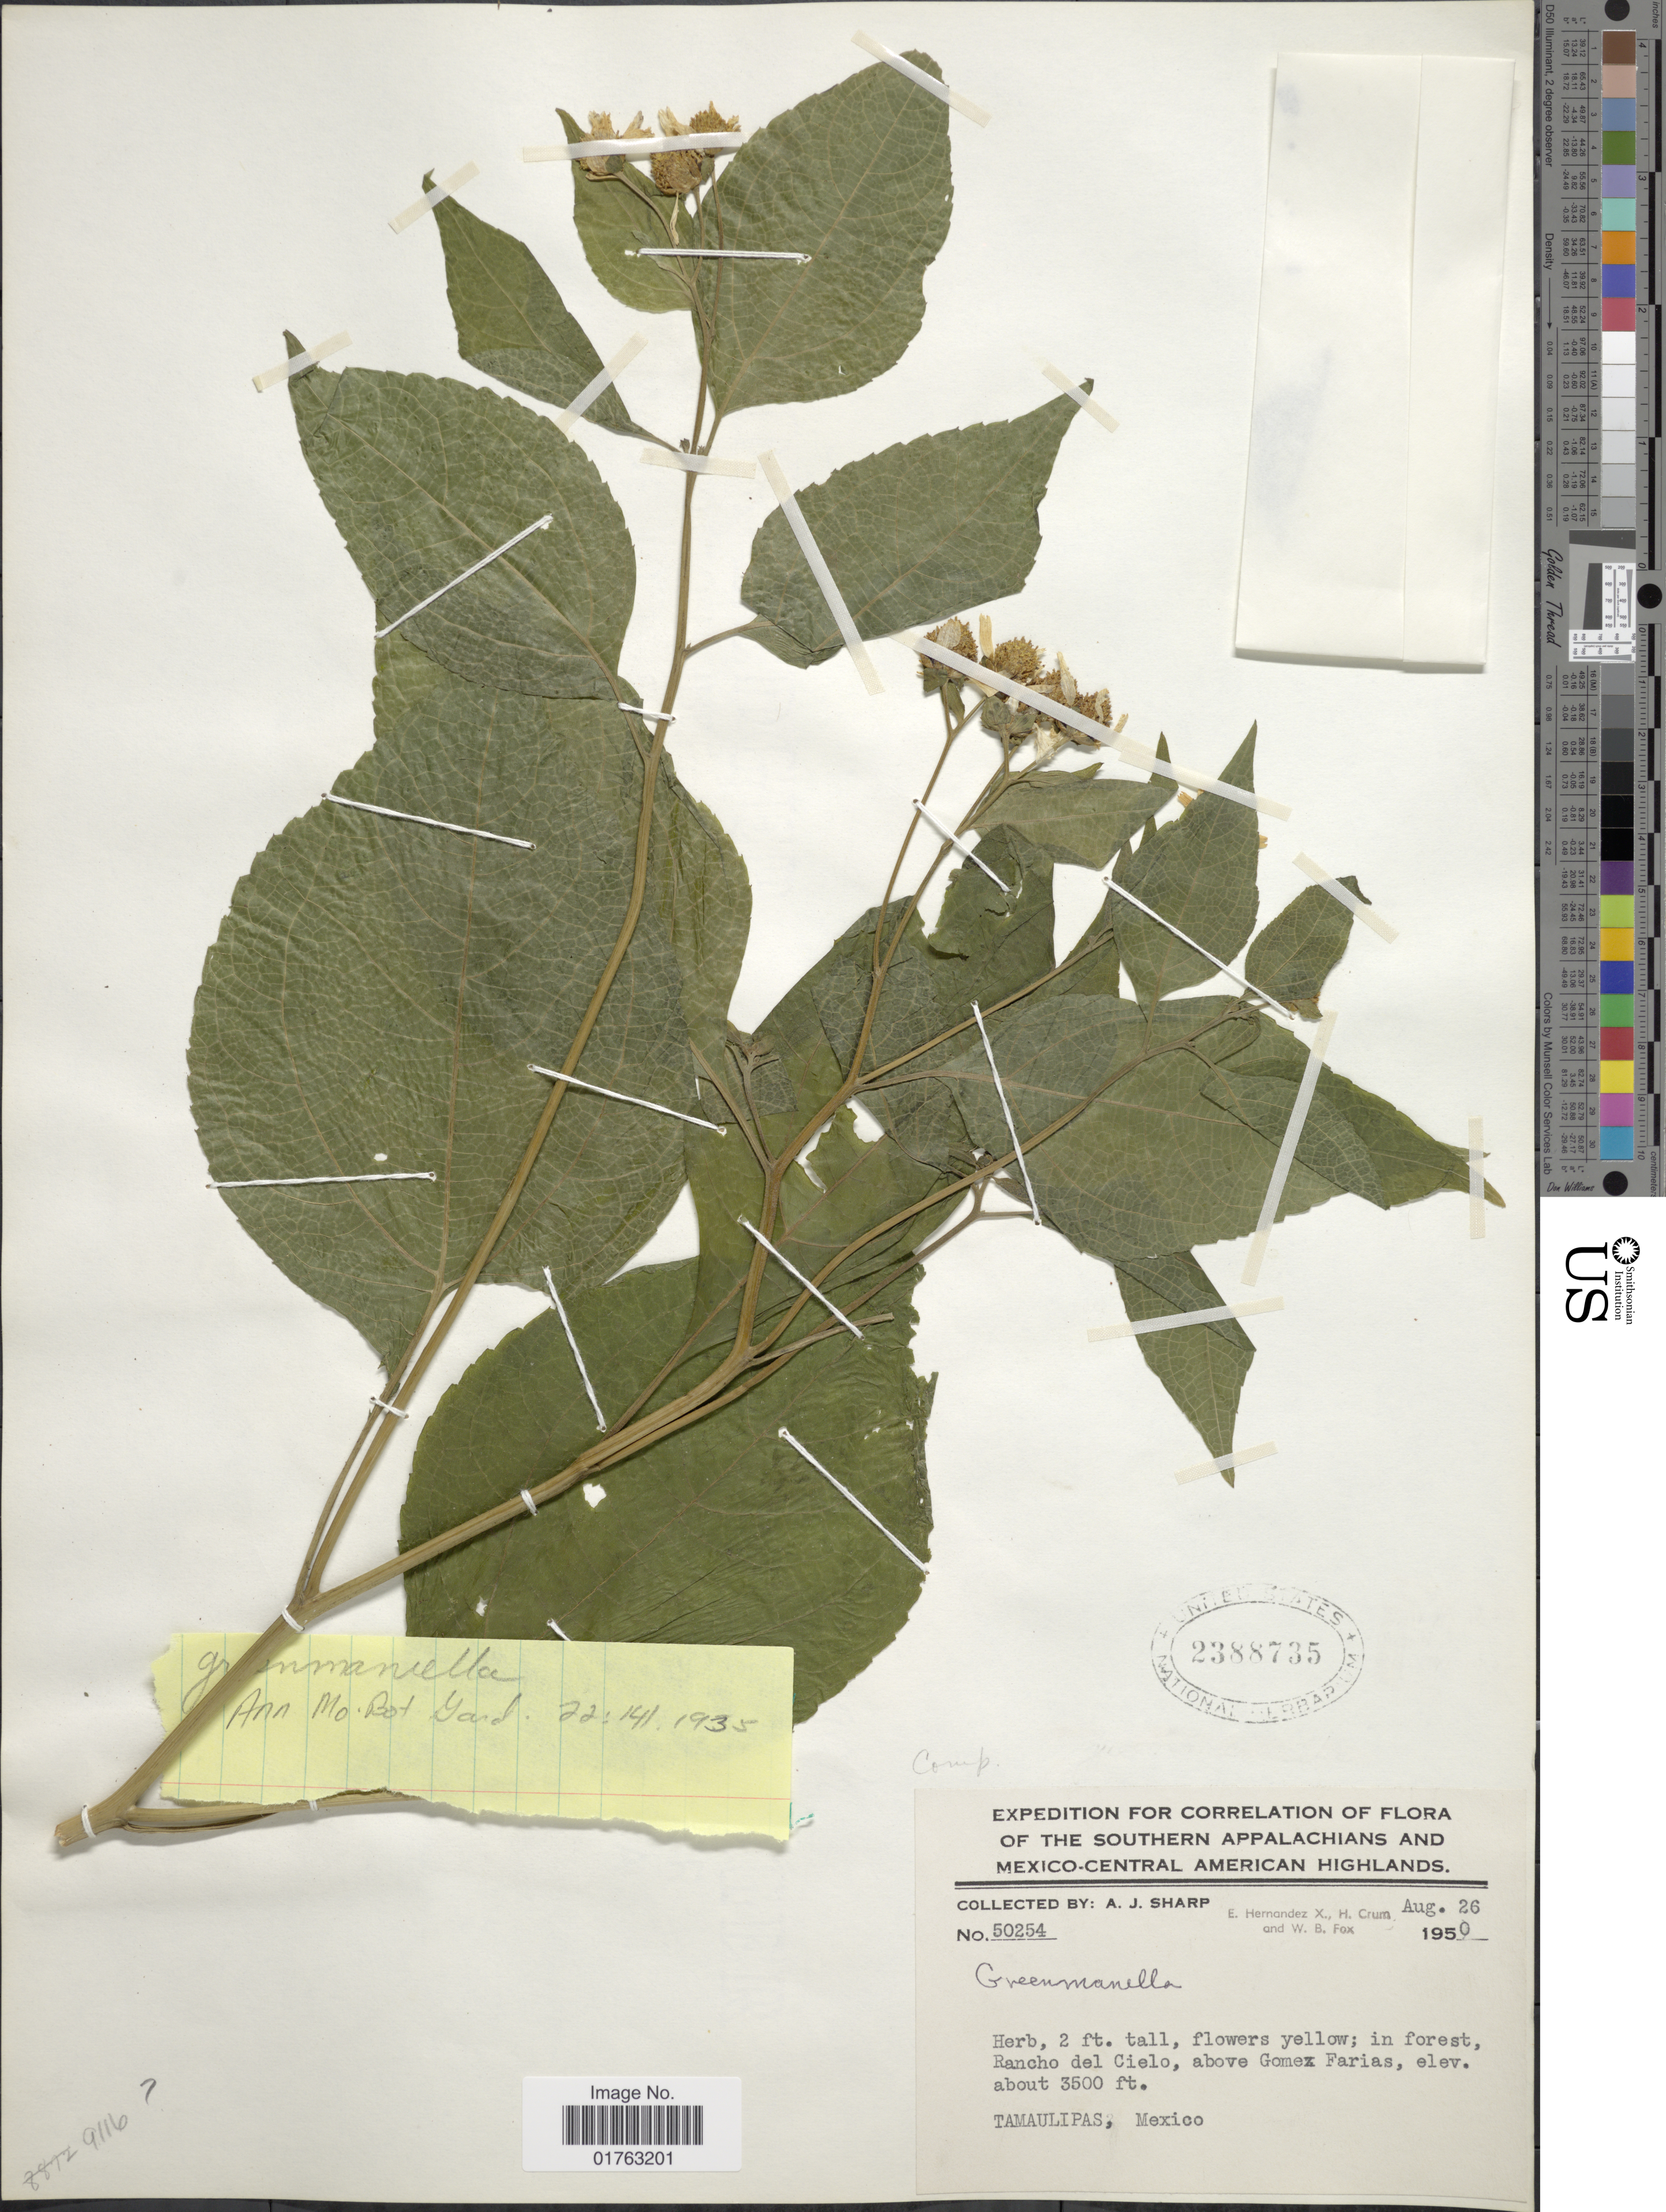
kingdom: Plantae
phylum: Tracheophyta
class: Magnoliopsida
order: Asterales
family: Asteraceae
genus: Zaluzania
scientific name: Zaluzania resinosa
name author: S. Watson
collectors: A. J. Sharp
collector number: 50254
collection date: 1950-08-26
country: Mexico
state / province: Tamaulipas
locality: Rancho del Cielo, above Gomez Farias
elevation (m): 1067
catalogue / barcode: US 2388735